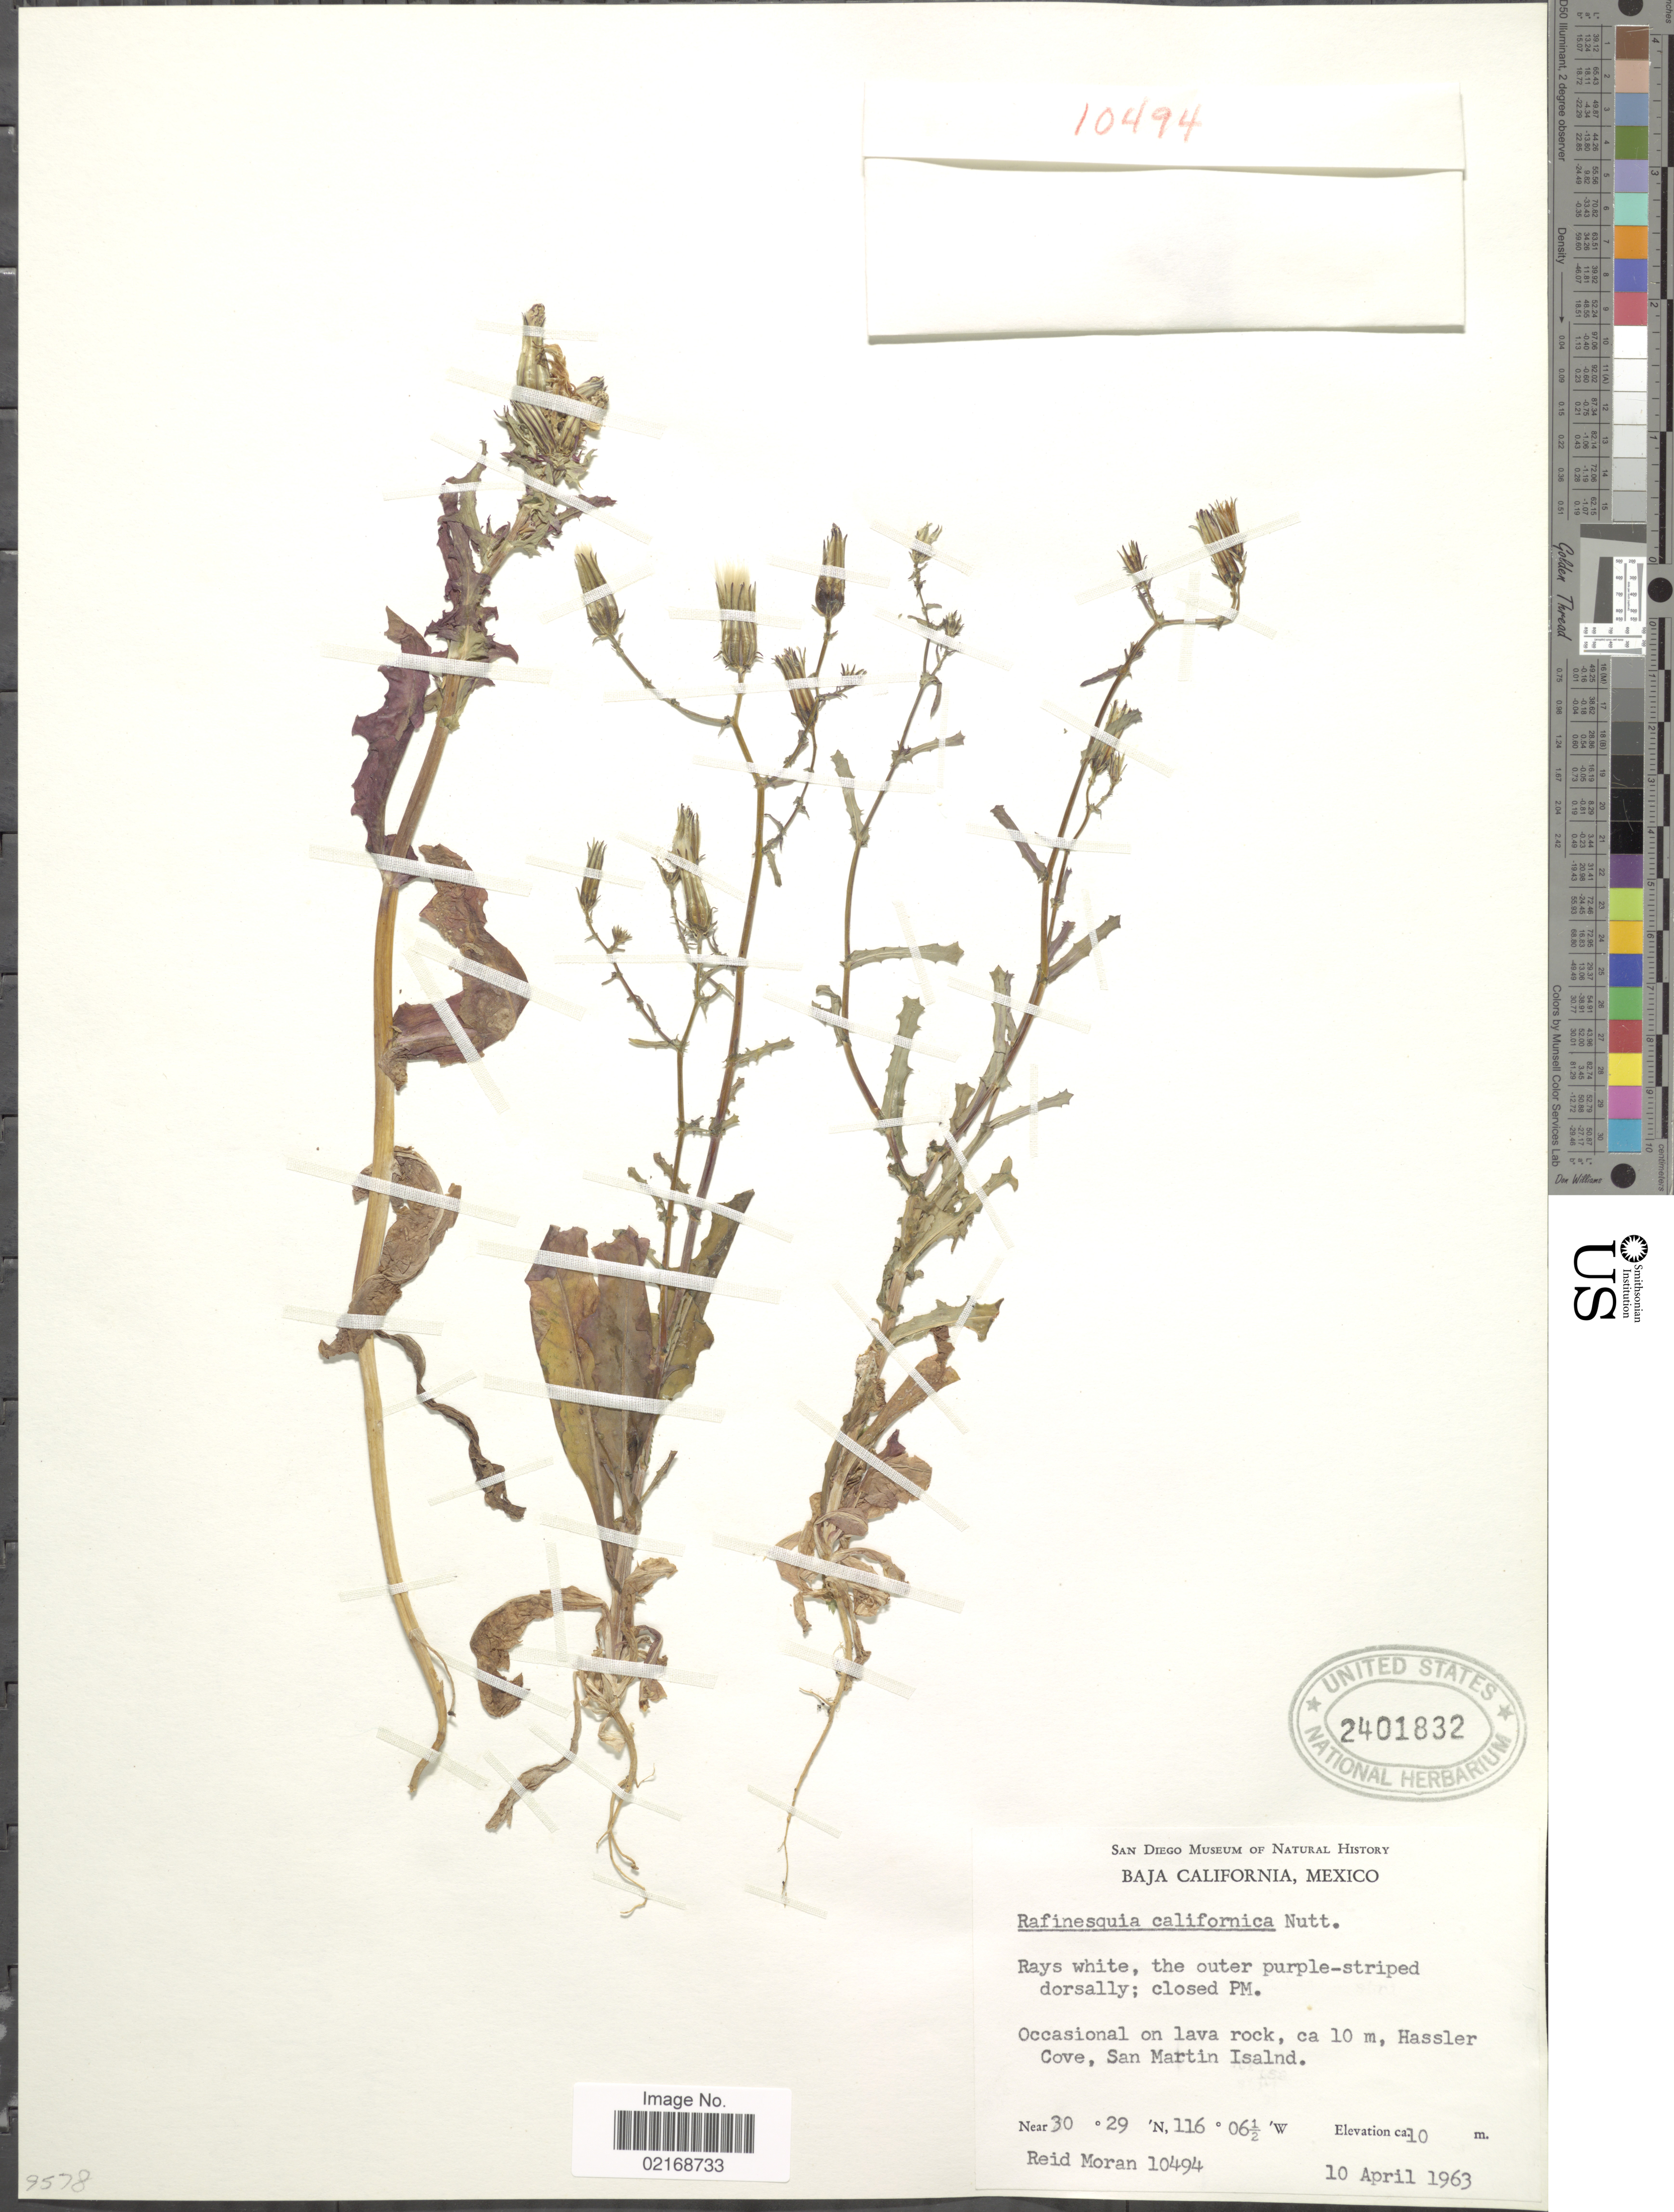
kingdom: Plantae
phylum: Tracheophyta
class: Magnoliopsida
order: Asterales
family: Asteraceae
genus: Rafinesquia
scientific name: Rafinesquia californica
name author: Nutt.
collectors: R. V. Moran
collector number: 10494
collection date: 1963-04-10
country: Mexico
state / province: Baja California Norte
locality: Occasional on lava rock, ca. 10 m, Hassler, Cove, San Martin Island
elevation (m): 10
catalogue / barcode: US 2401832